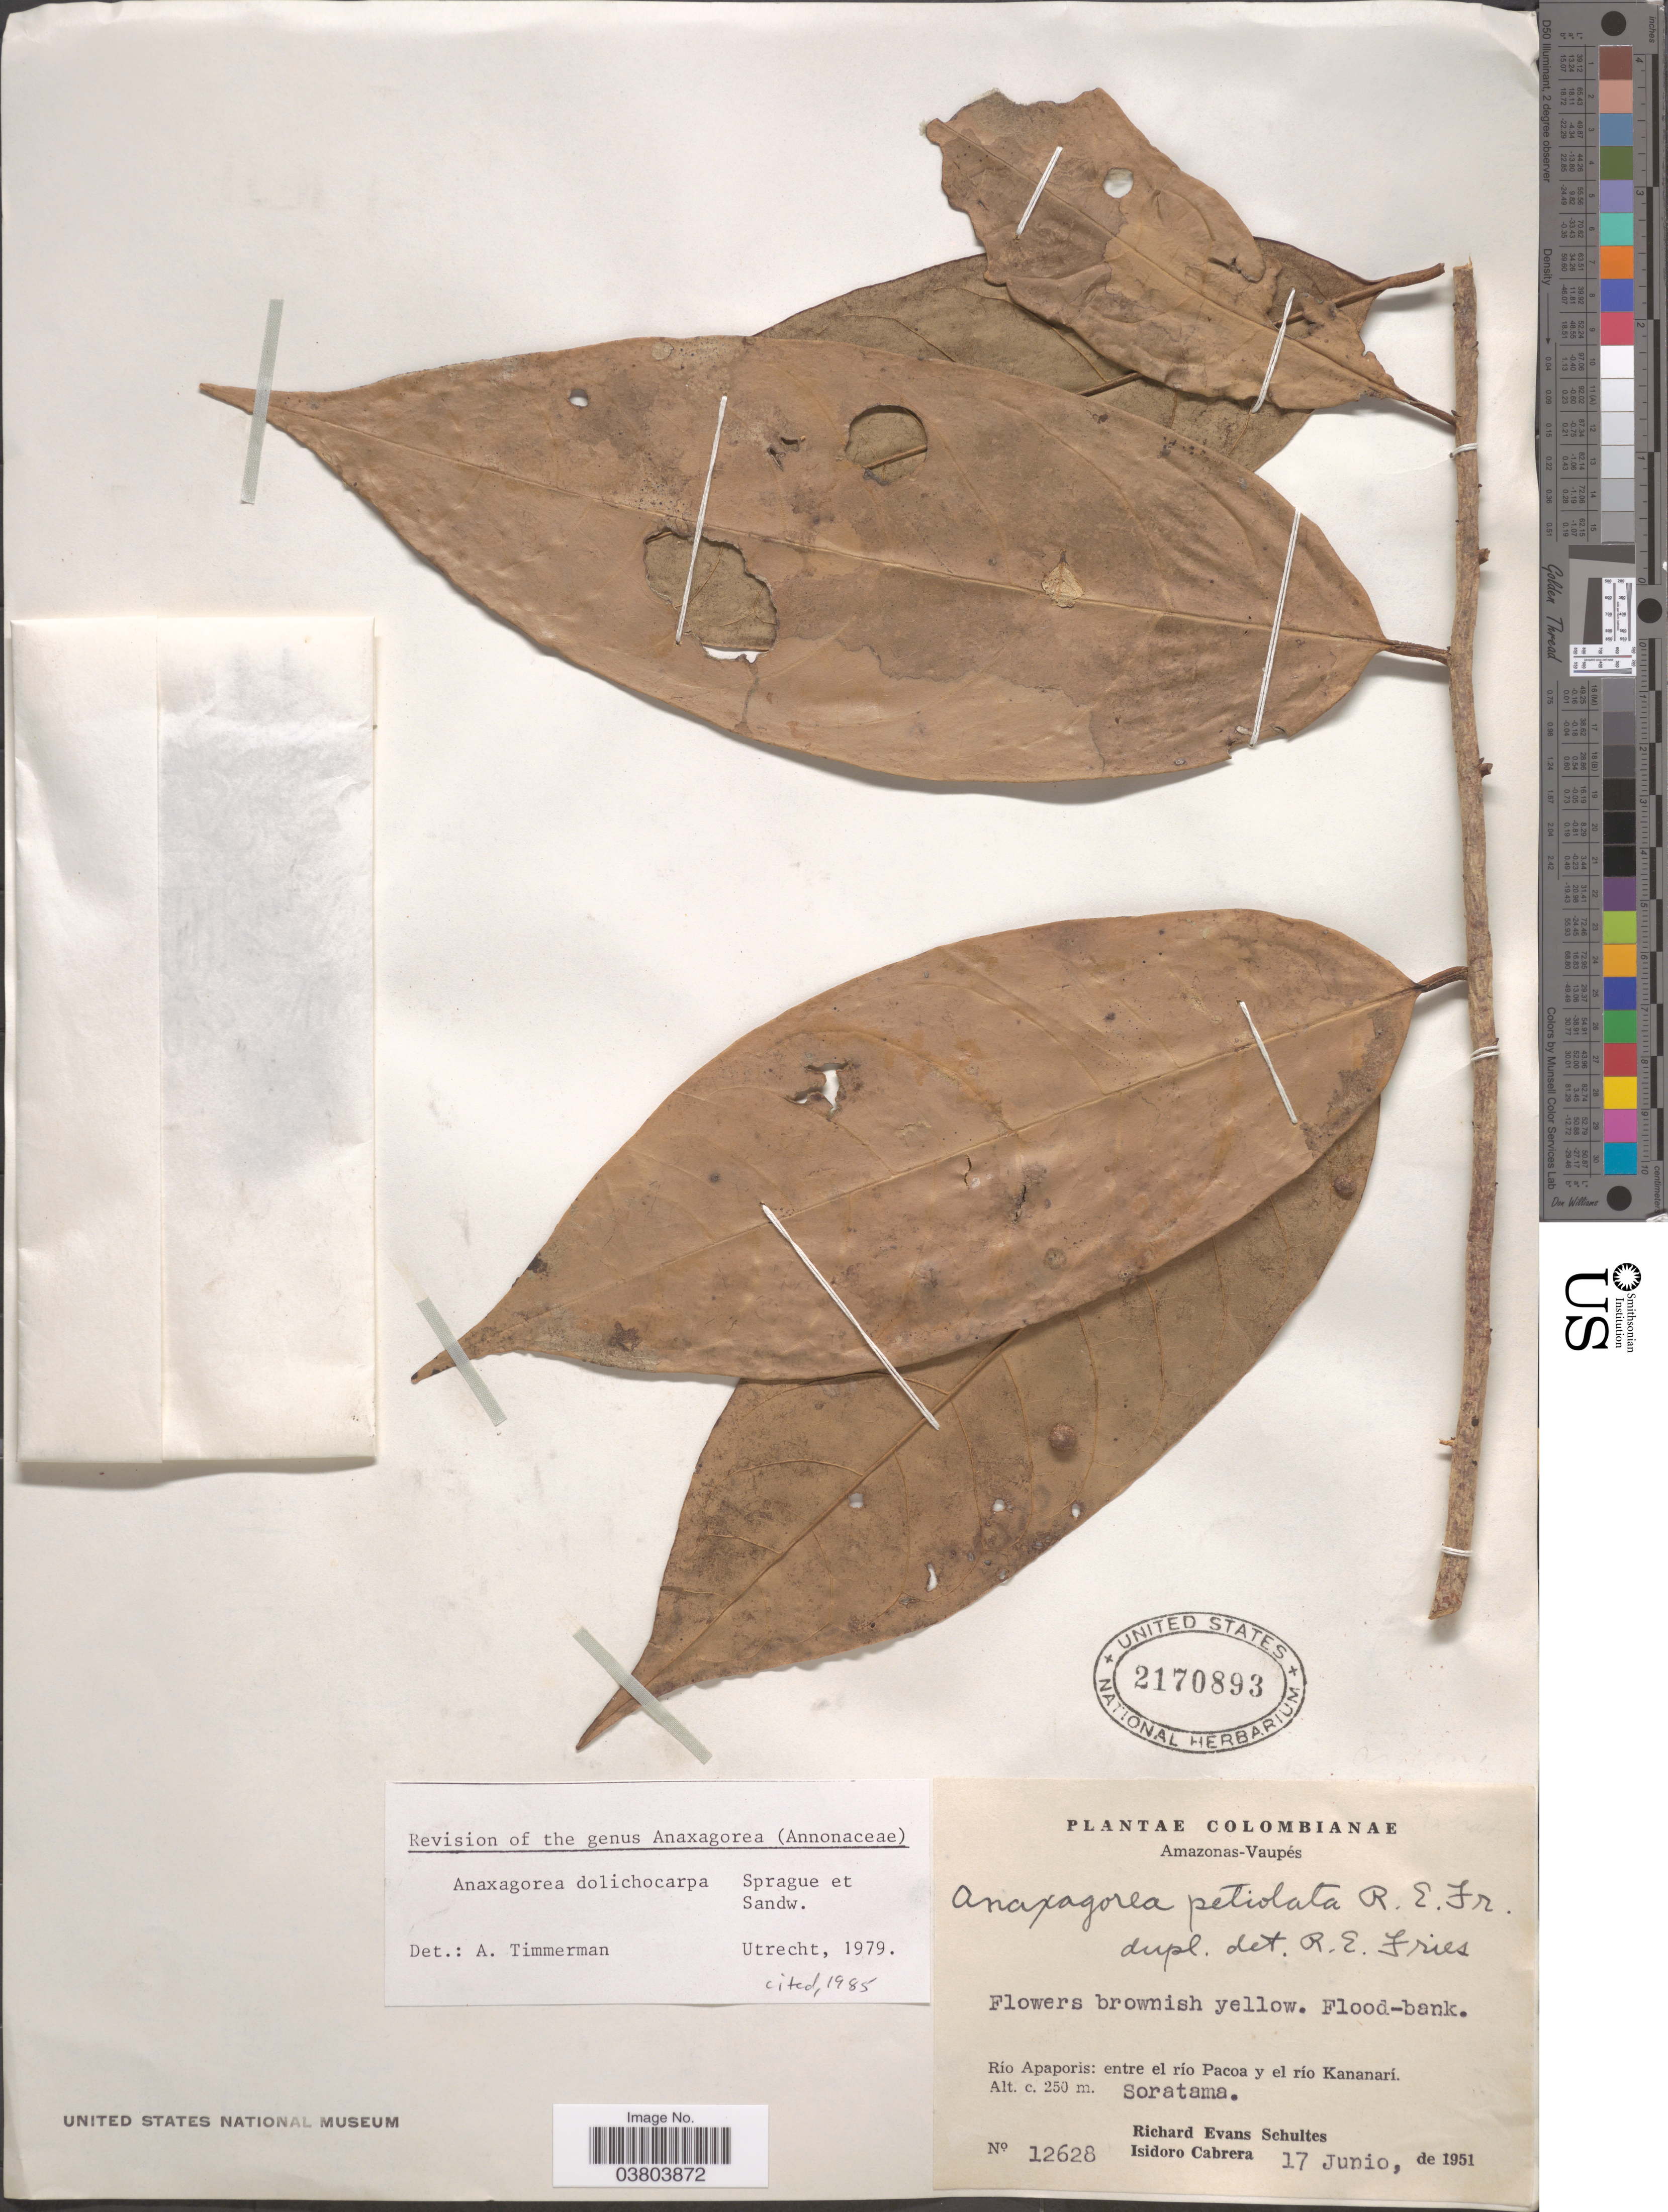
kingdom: Plantae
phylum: Tracheophyta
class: Magnoliopsida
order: Magnoliales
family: Annonaceae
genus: Anaxagorea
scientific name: Anaxagorea dolichocarpa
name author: Sprague & Sandwith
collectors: R. E. Schultes & I. Cabrera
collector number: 12628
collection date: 1951-06-17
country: Colombia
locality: Amazonas-Vaupés. Río Apaporis: entre el río Pacoa y el río Kananarí. Soratama.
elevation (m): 250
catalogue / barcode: US 2170893